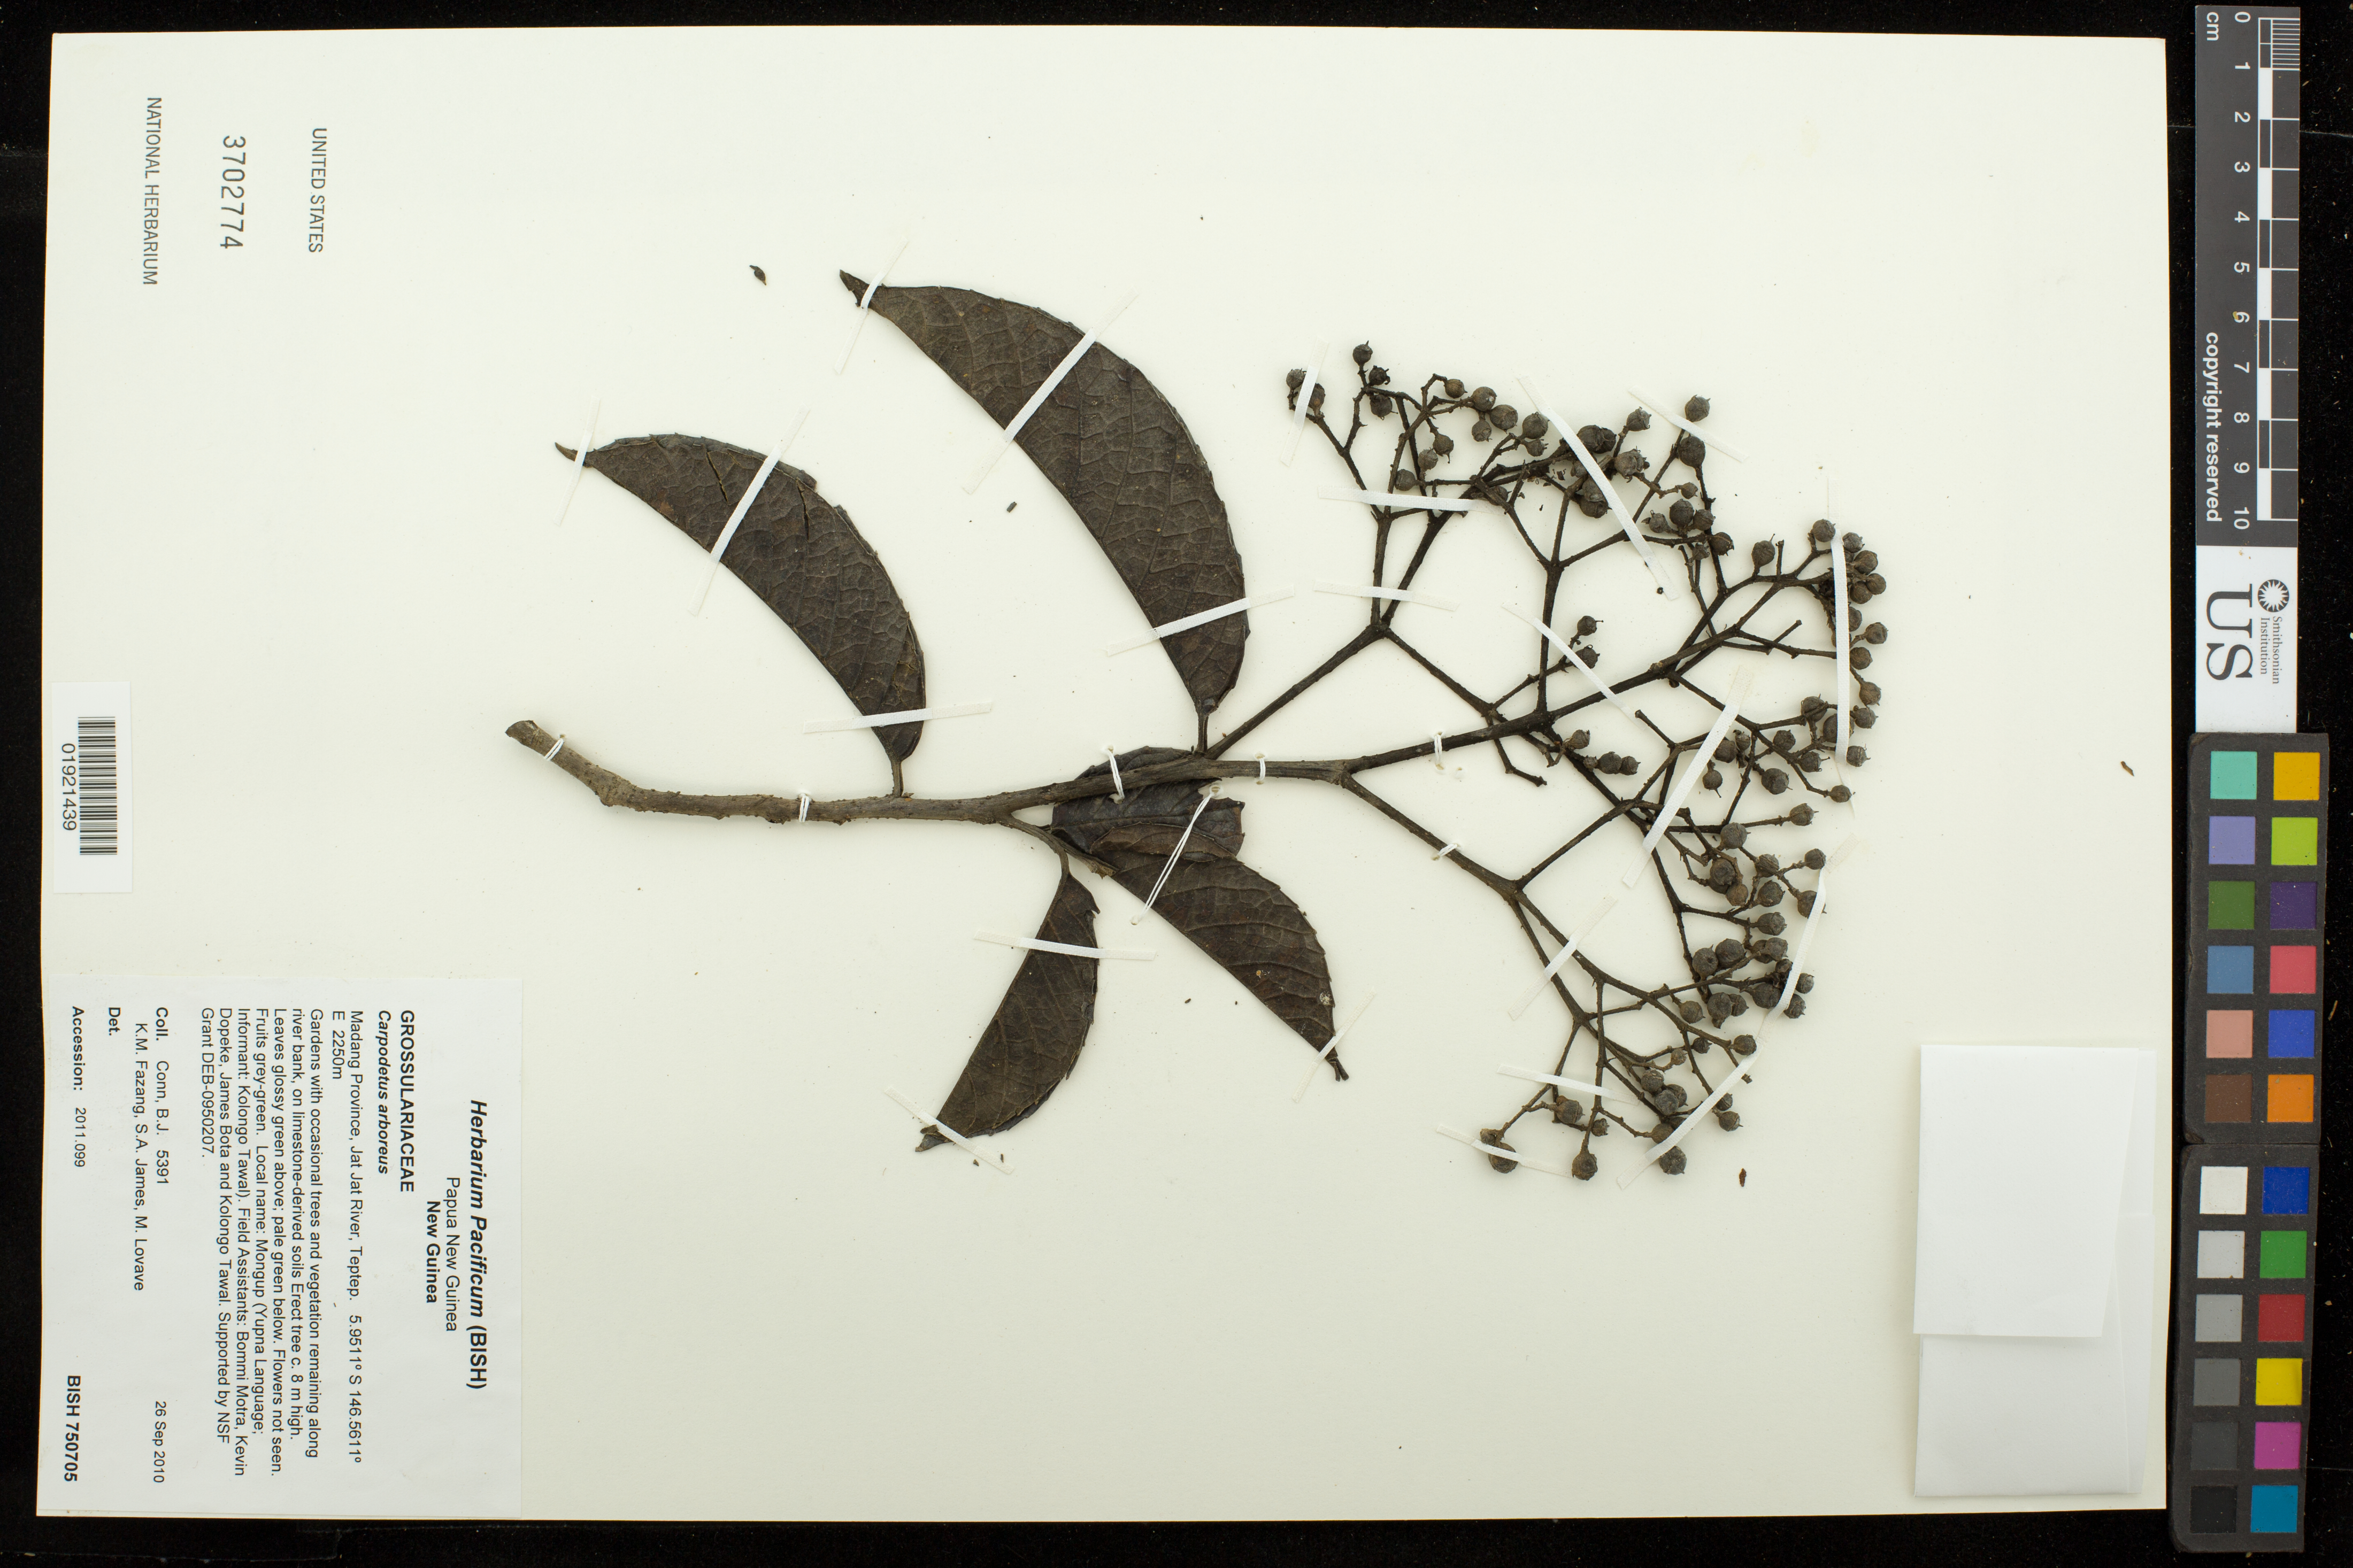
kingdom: Plantae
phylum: Tracheophyta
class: Magnoliopsida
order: Asterales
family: Rousseaceae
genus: Carpodetus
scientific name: Carpodetus arboreus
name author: Schltr.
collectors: B. Conn, K. Fazang, S. James & M. Lovave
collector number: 5391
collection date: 2010-09-26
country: Papua New Guinea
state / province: Madang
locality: Jat Jat River, Teptep.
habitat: Gardens with occasional trees and vegetation remaining along river bank, on limestone-derived soils.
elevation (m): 2250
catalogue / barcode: US 3702774